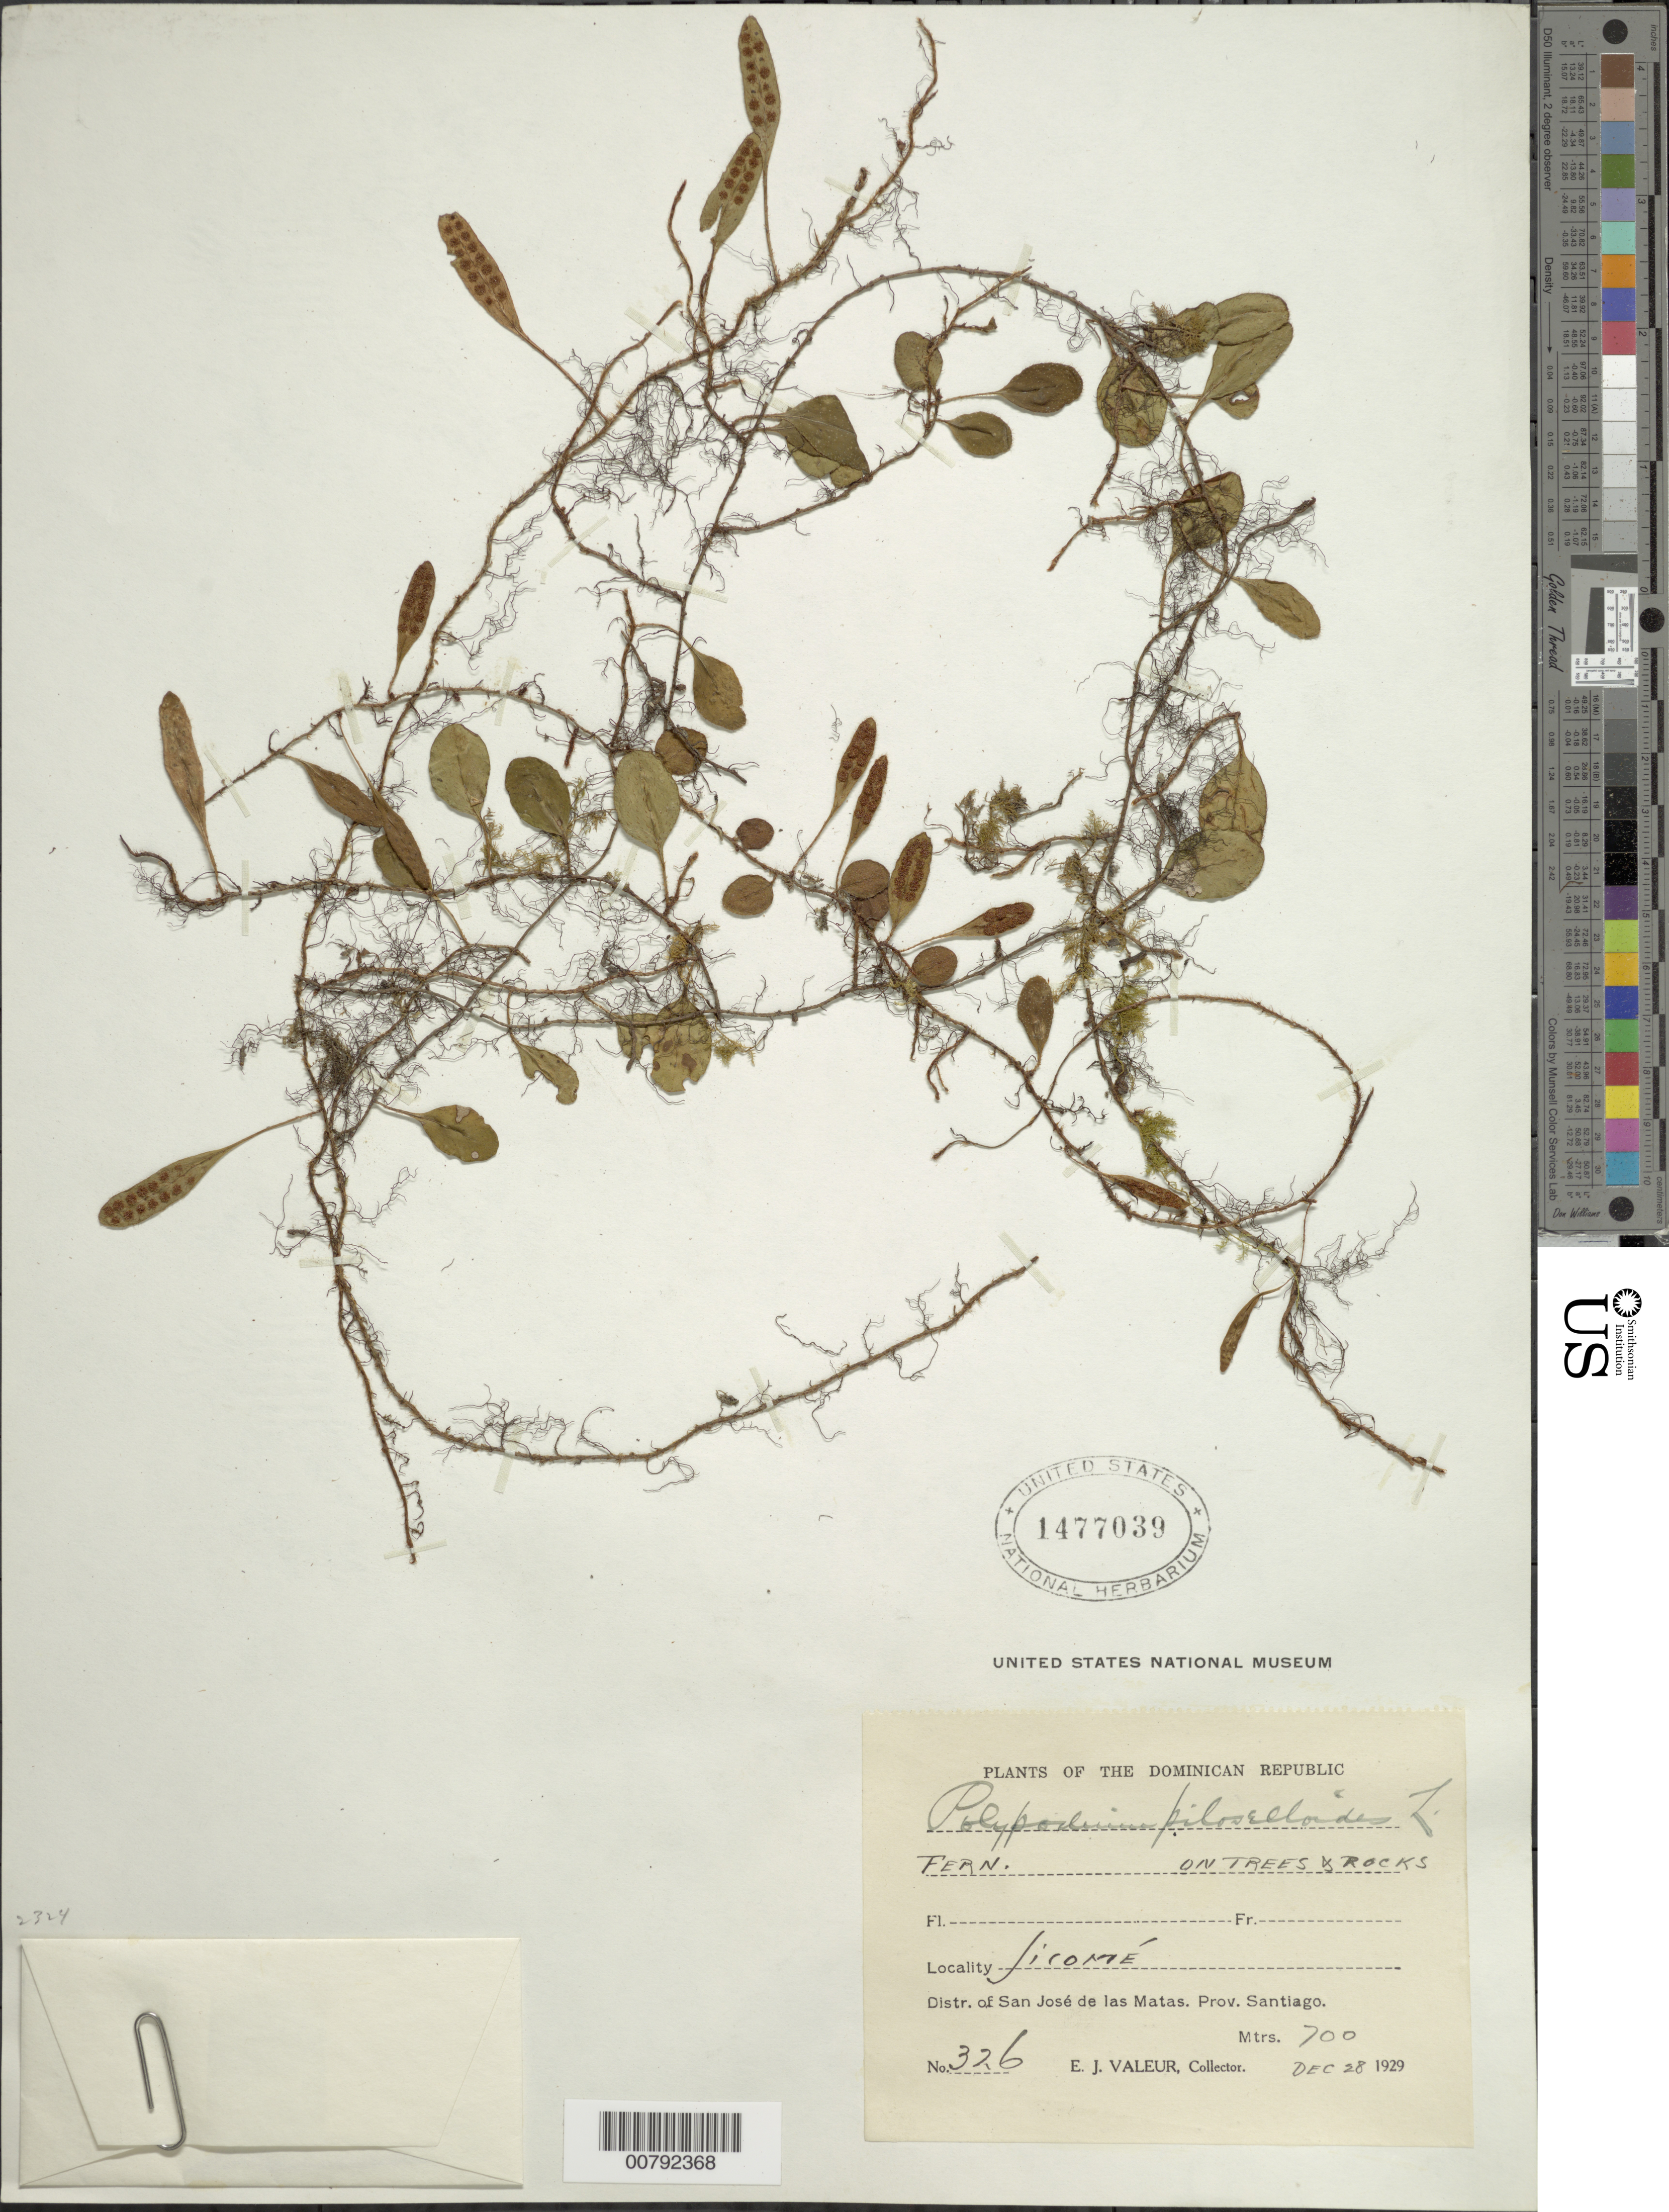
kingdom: Plantae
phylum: Tracheophyta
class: Polypodiopsida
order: Polypodiales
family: Polypodiaceae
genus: Microgramma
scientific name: Microgramma piloselloides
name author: (L.) Copel.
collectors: E. Valeur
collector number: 326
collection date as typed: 28 Dec 1929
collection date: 1929-12-28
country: Dominican Republic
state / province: Santiago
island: Hispaniola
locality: Dist. San José de las Matas, Jicomé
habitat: On trees and rocks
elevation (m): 700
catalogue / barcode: US 1477039